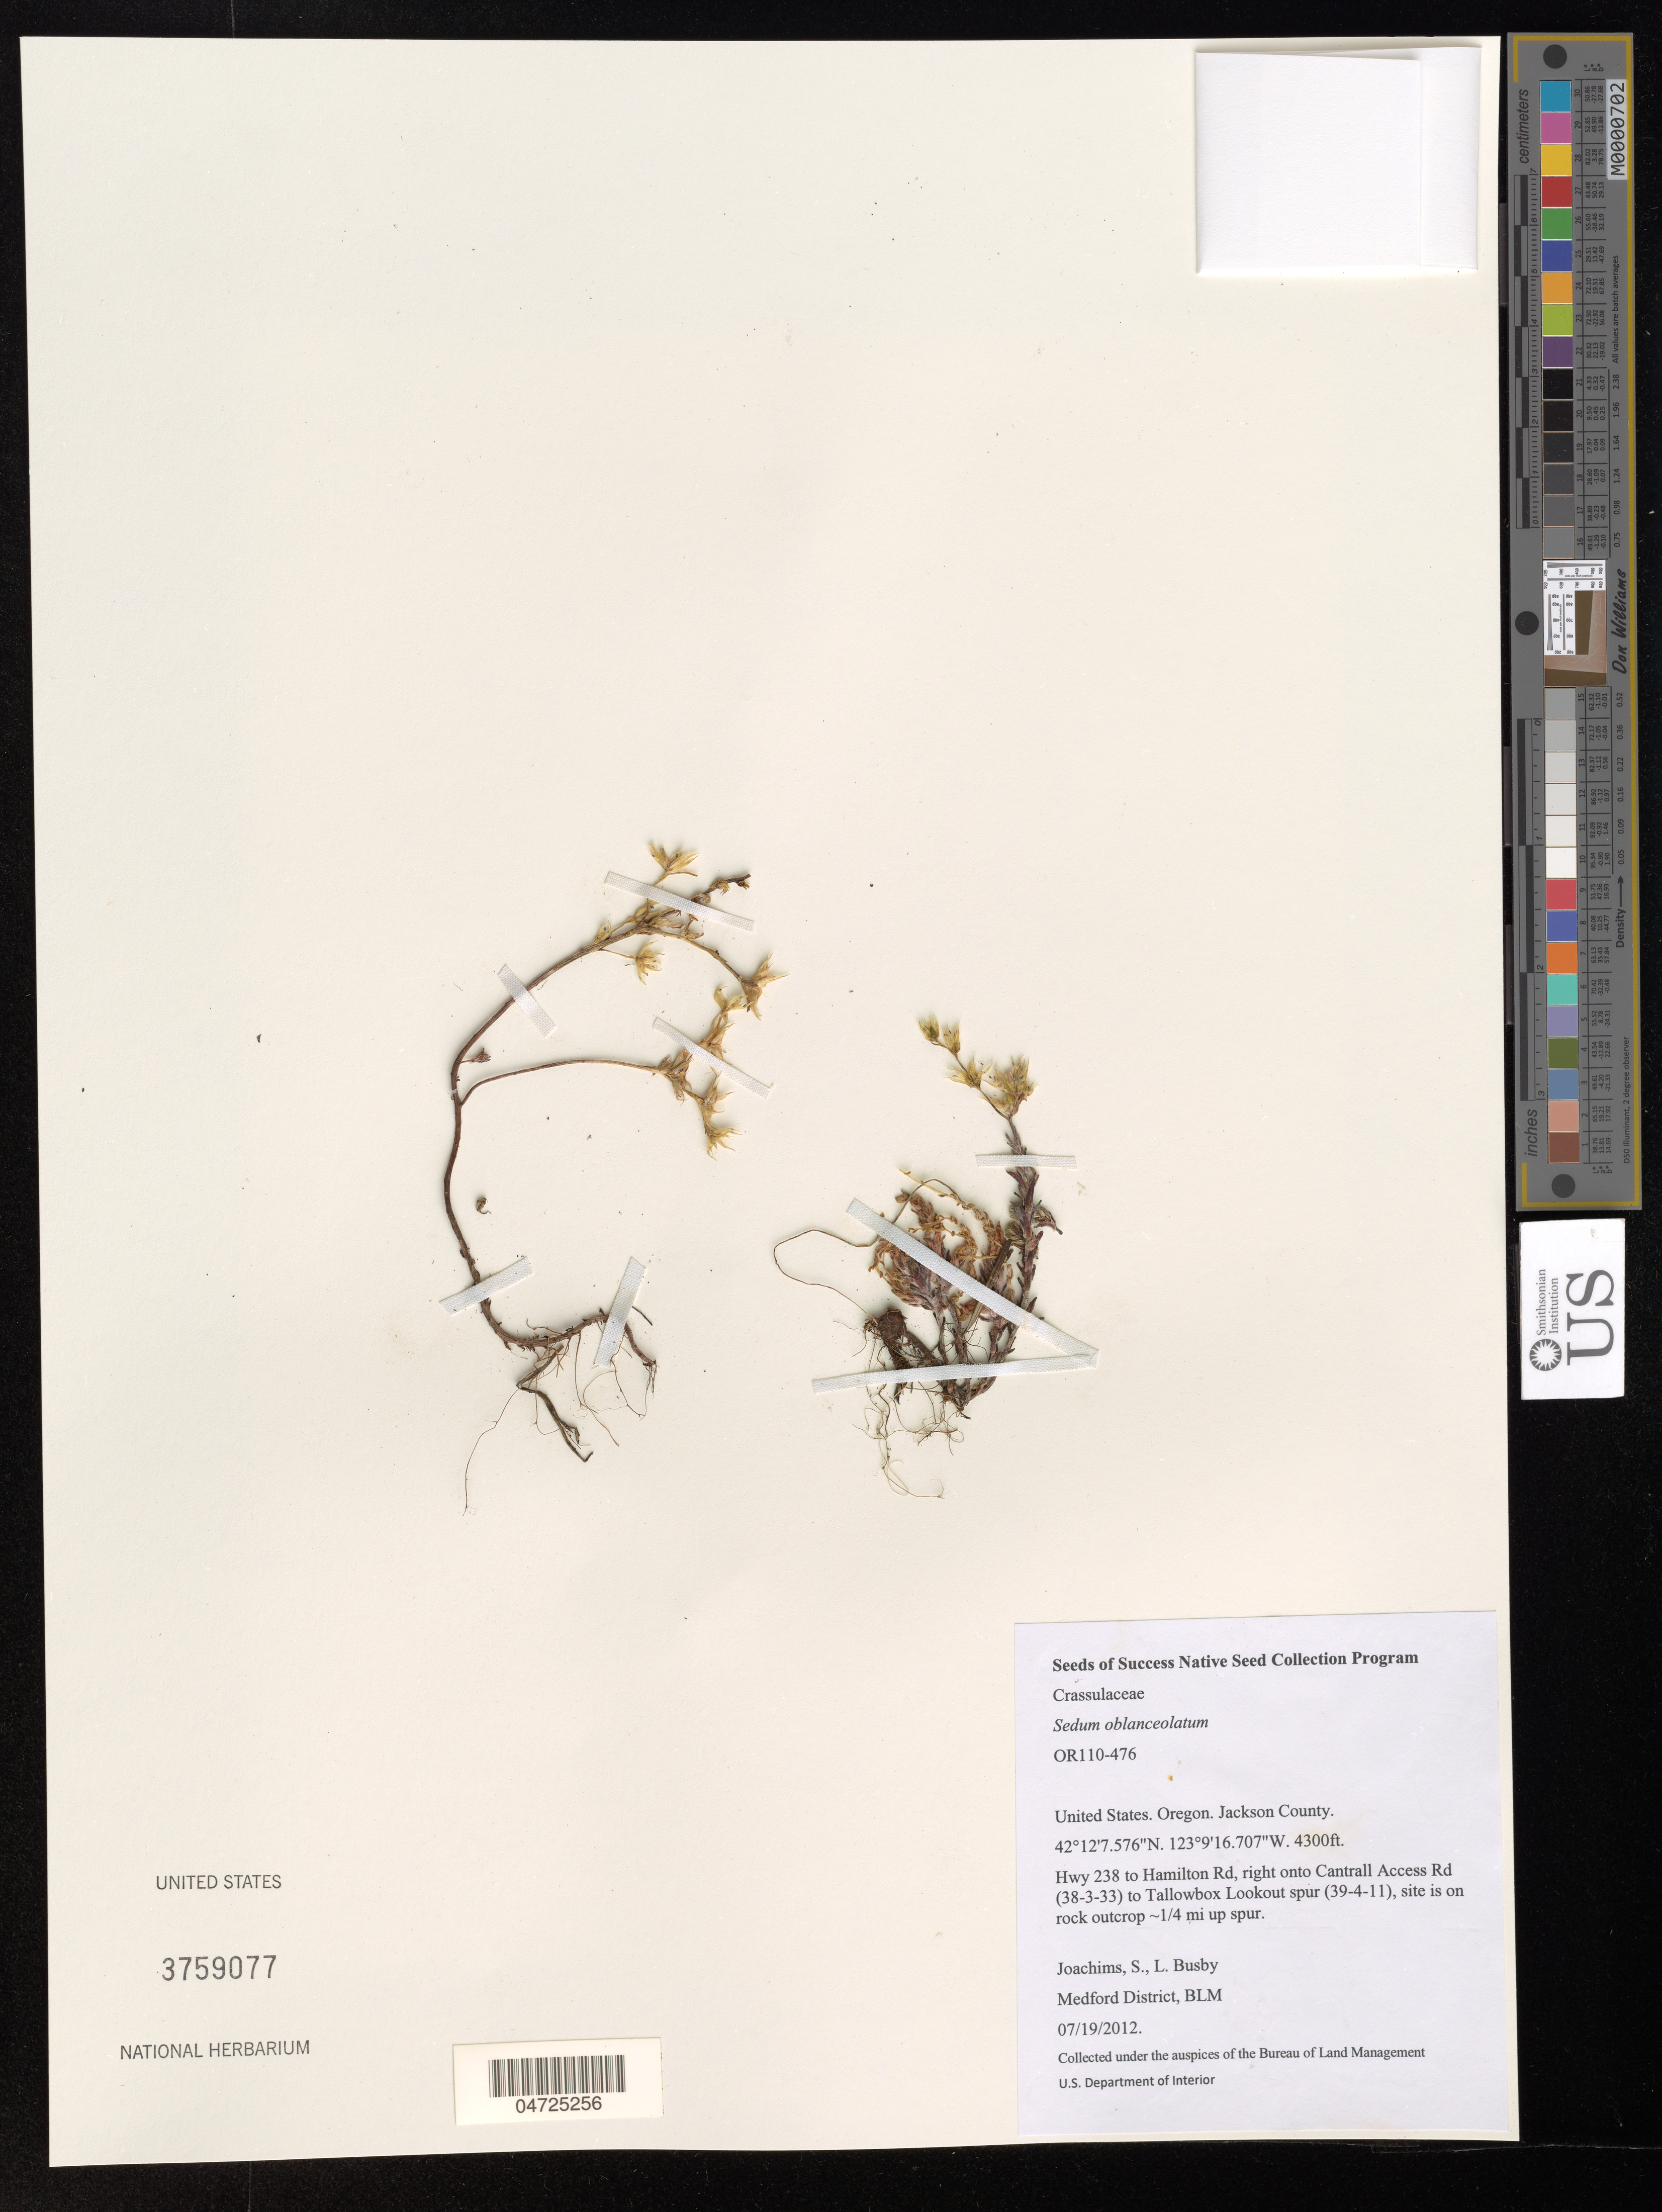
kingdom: Plantae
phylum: Tracheophyta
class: Magnoliopsida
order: Saxifragales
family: Crassulaceae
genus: Sedum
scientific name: Sedum oblanceolatum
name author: R.T. Clausen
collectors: S. Joachims & L. Busby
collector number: OR110-476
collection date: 2012-07-19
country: United States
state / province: Oregon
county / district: Jackson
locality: Jackson County. Hwy 238 to Hamilton Rd, right onto Cantrall Access Rd (38-3-33) to Tallowbox Lookout spur (39-4-11), site is on rock outcrop ~ 1/4 mi up spur.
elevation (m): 1311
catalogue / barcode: US 3759077